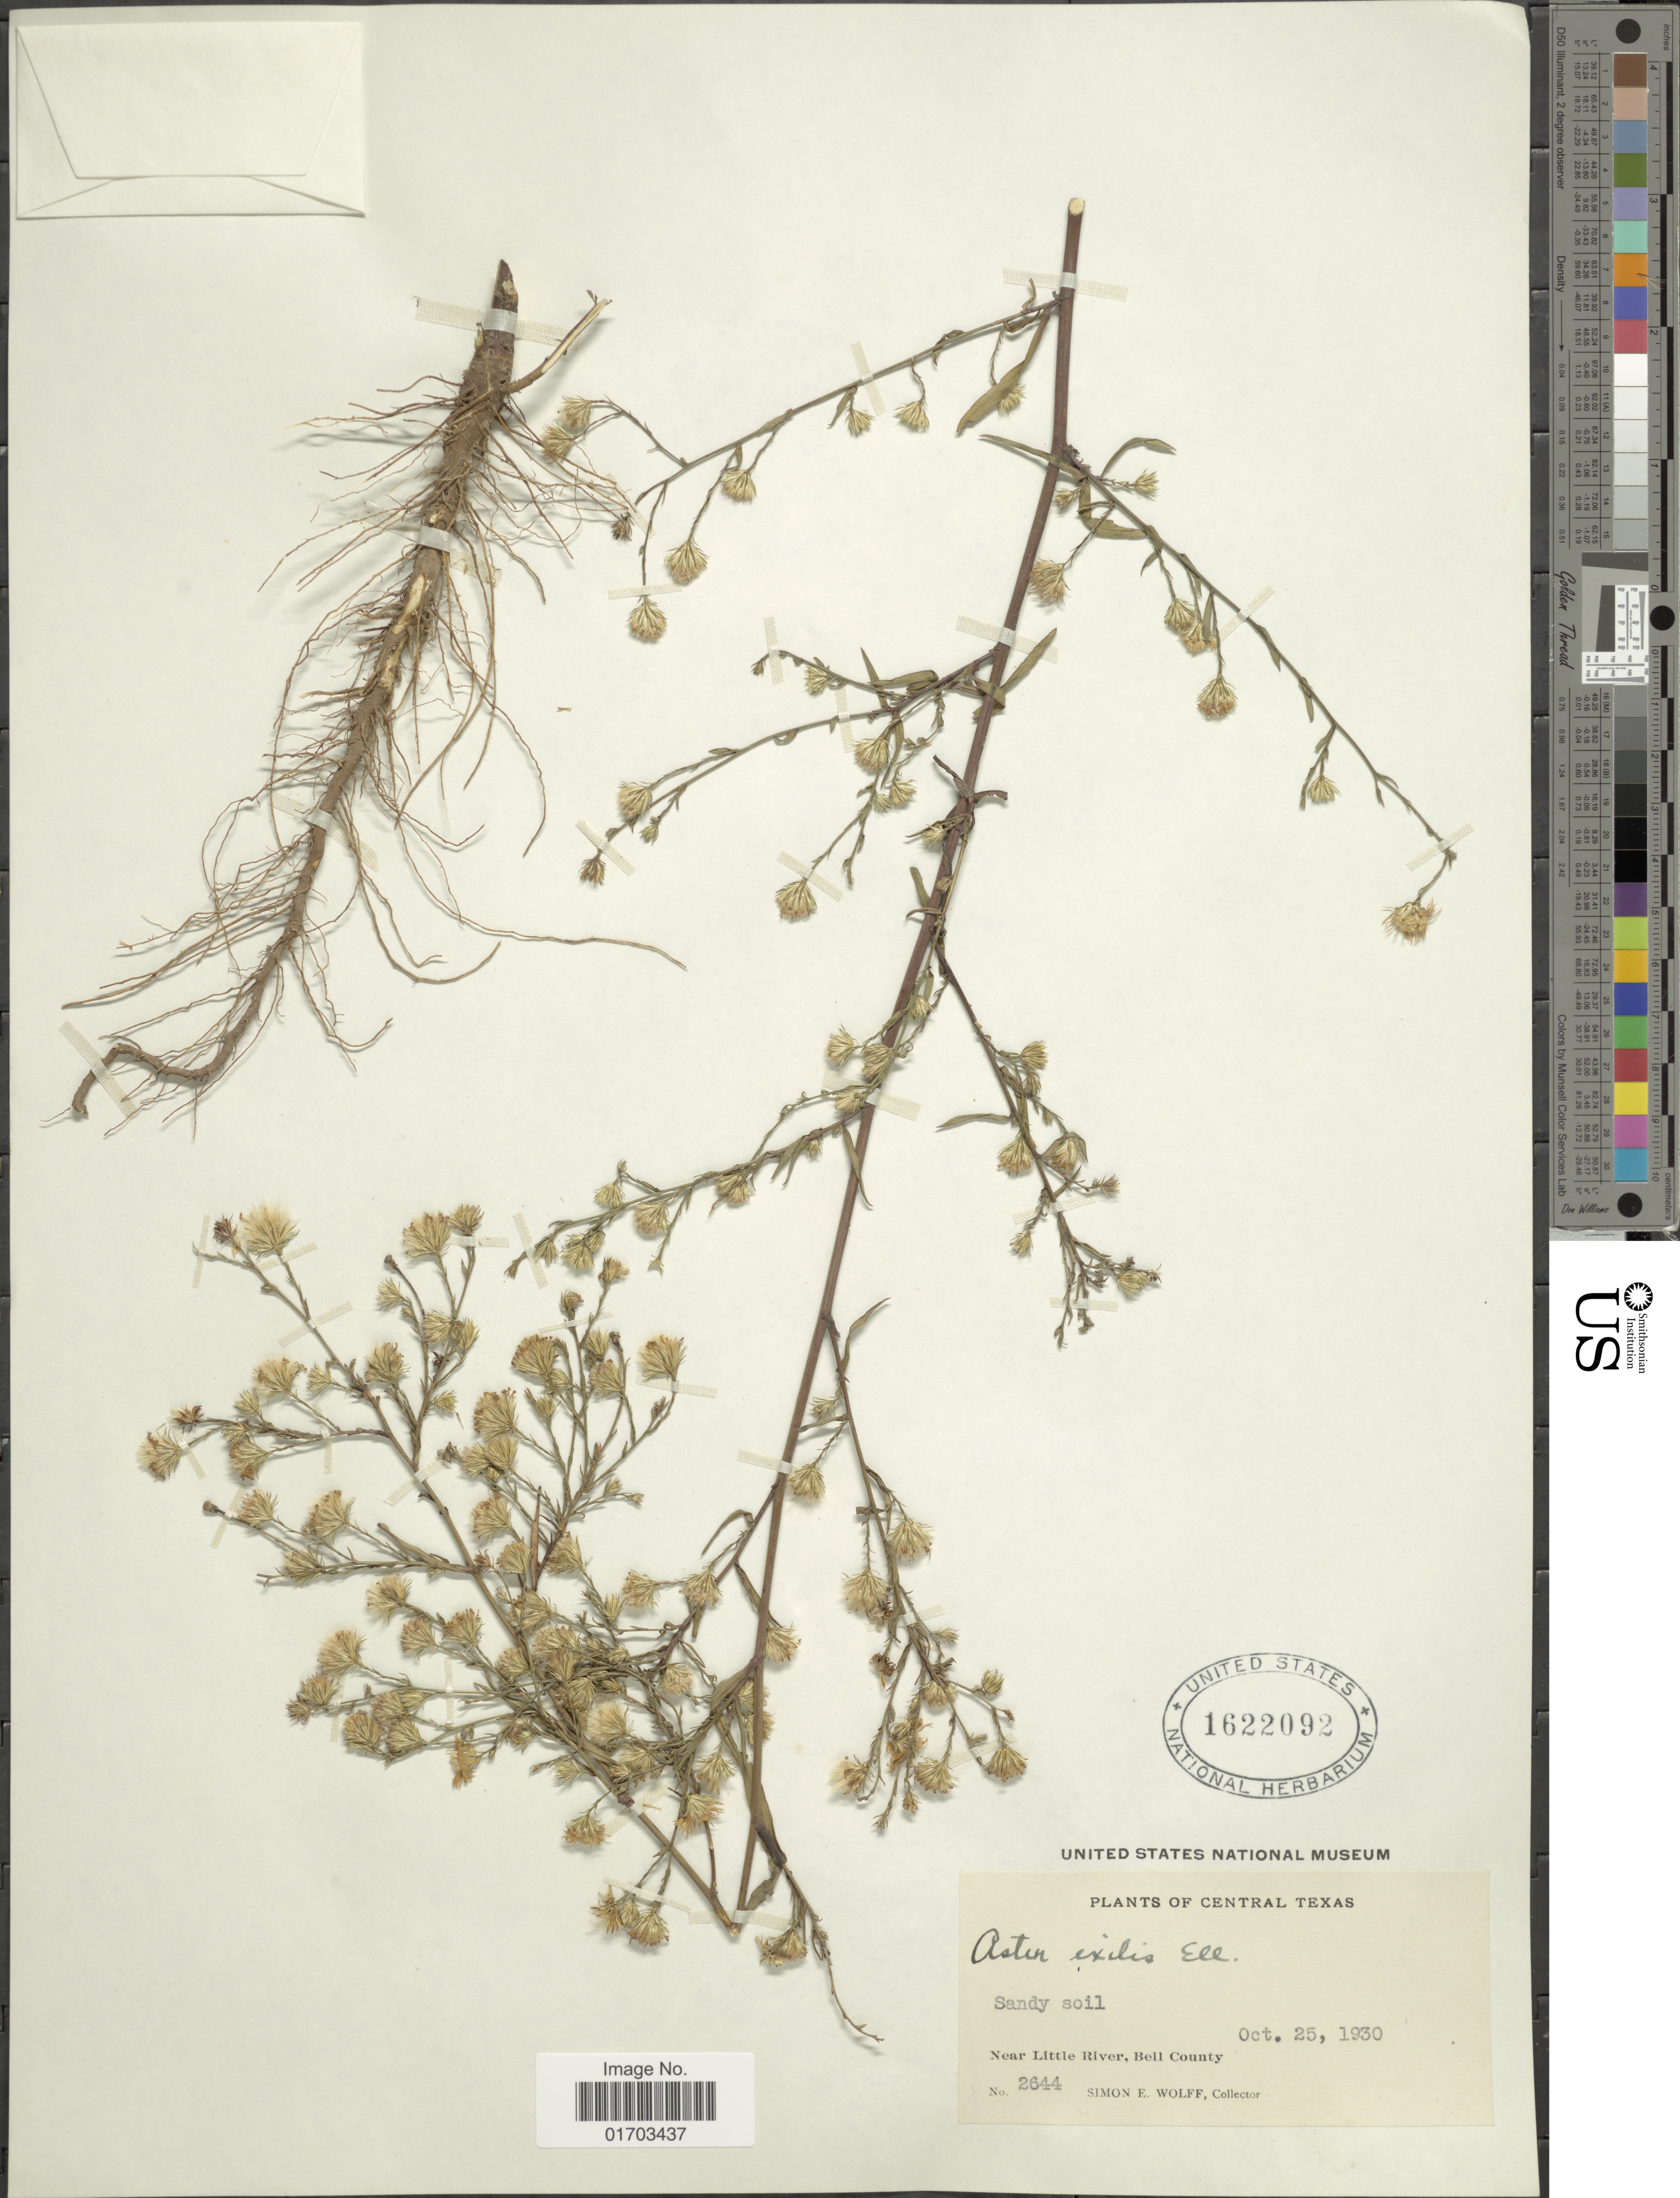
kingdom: Plantae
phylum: Tracheophyta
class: Magnoliopsida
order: Asterales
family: Asteraceae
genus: Symphyotrichum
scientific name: Symphyotrichum subulatum var. ligulatum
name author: (Shinners) S.D. Sundb.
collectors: S. E. Wolff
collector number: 2644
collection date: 1930-10-25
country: United States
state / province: Texas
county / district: Bell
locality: Near Little River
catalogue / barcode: US 1622092